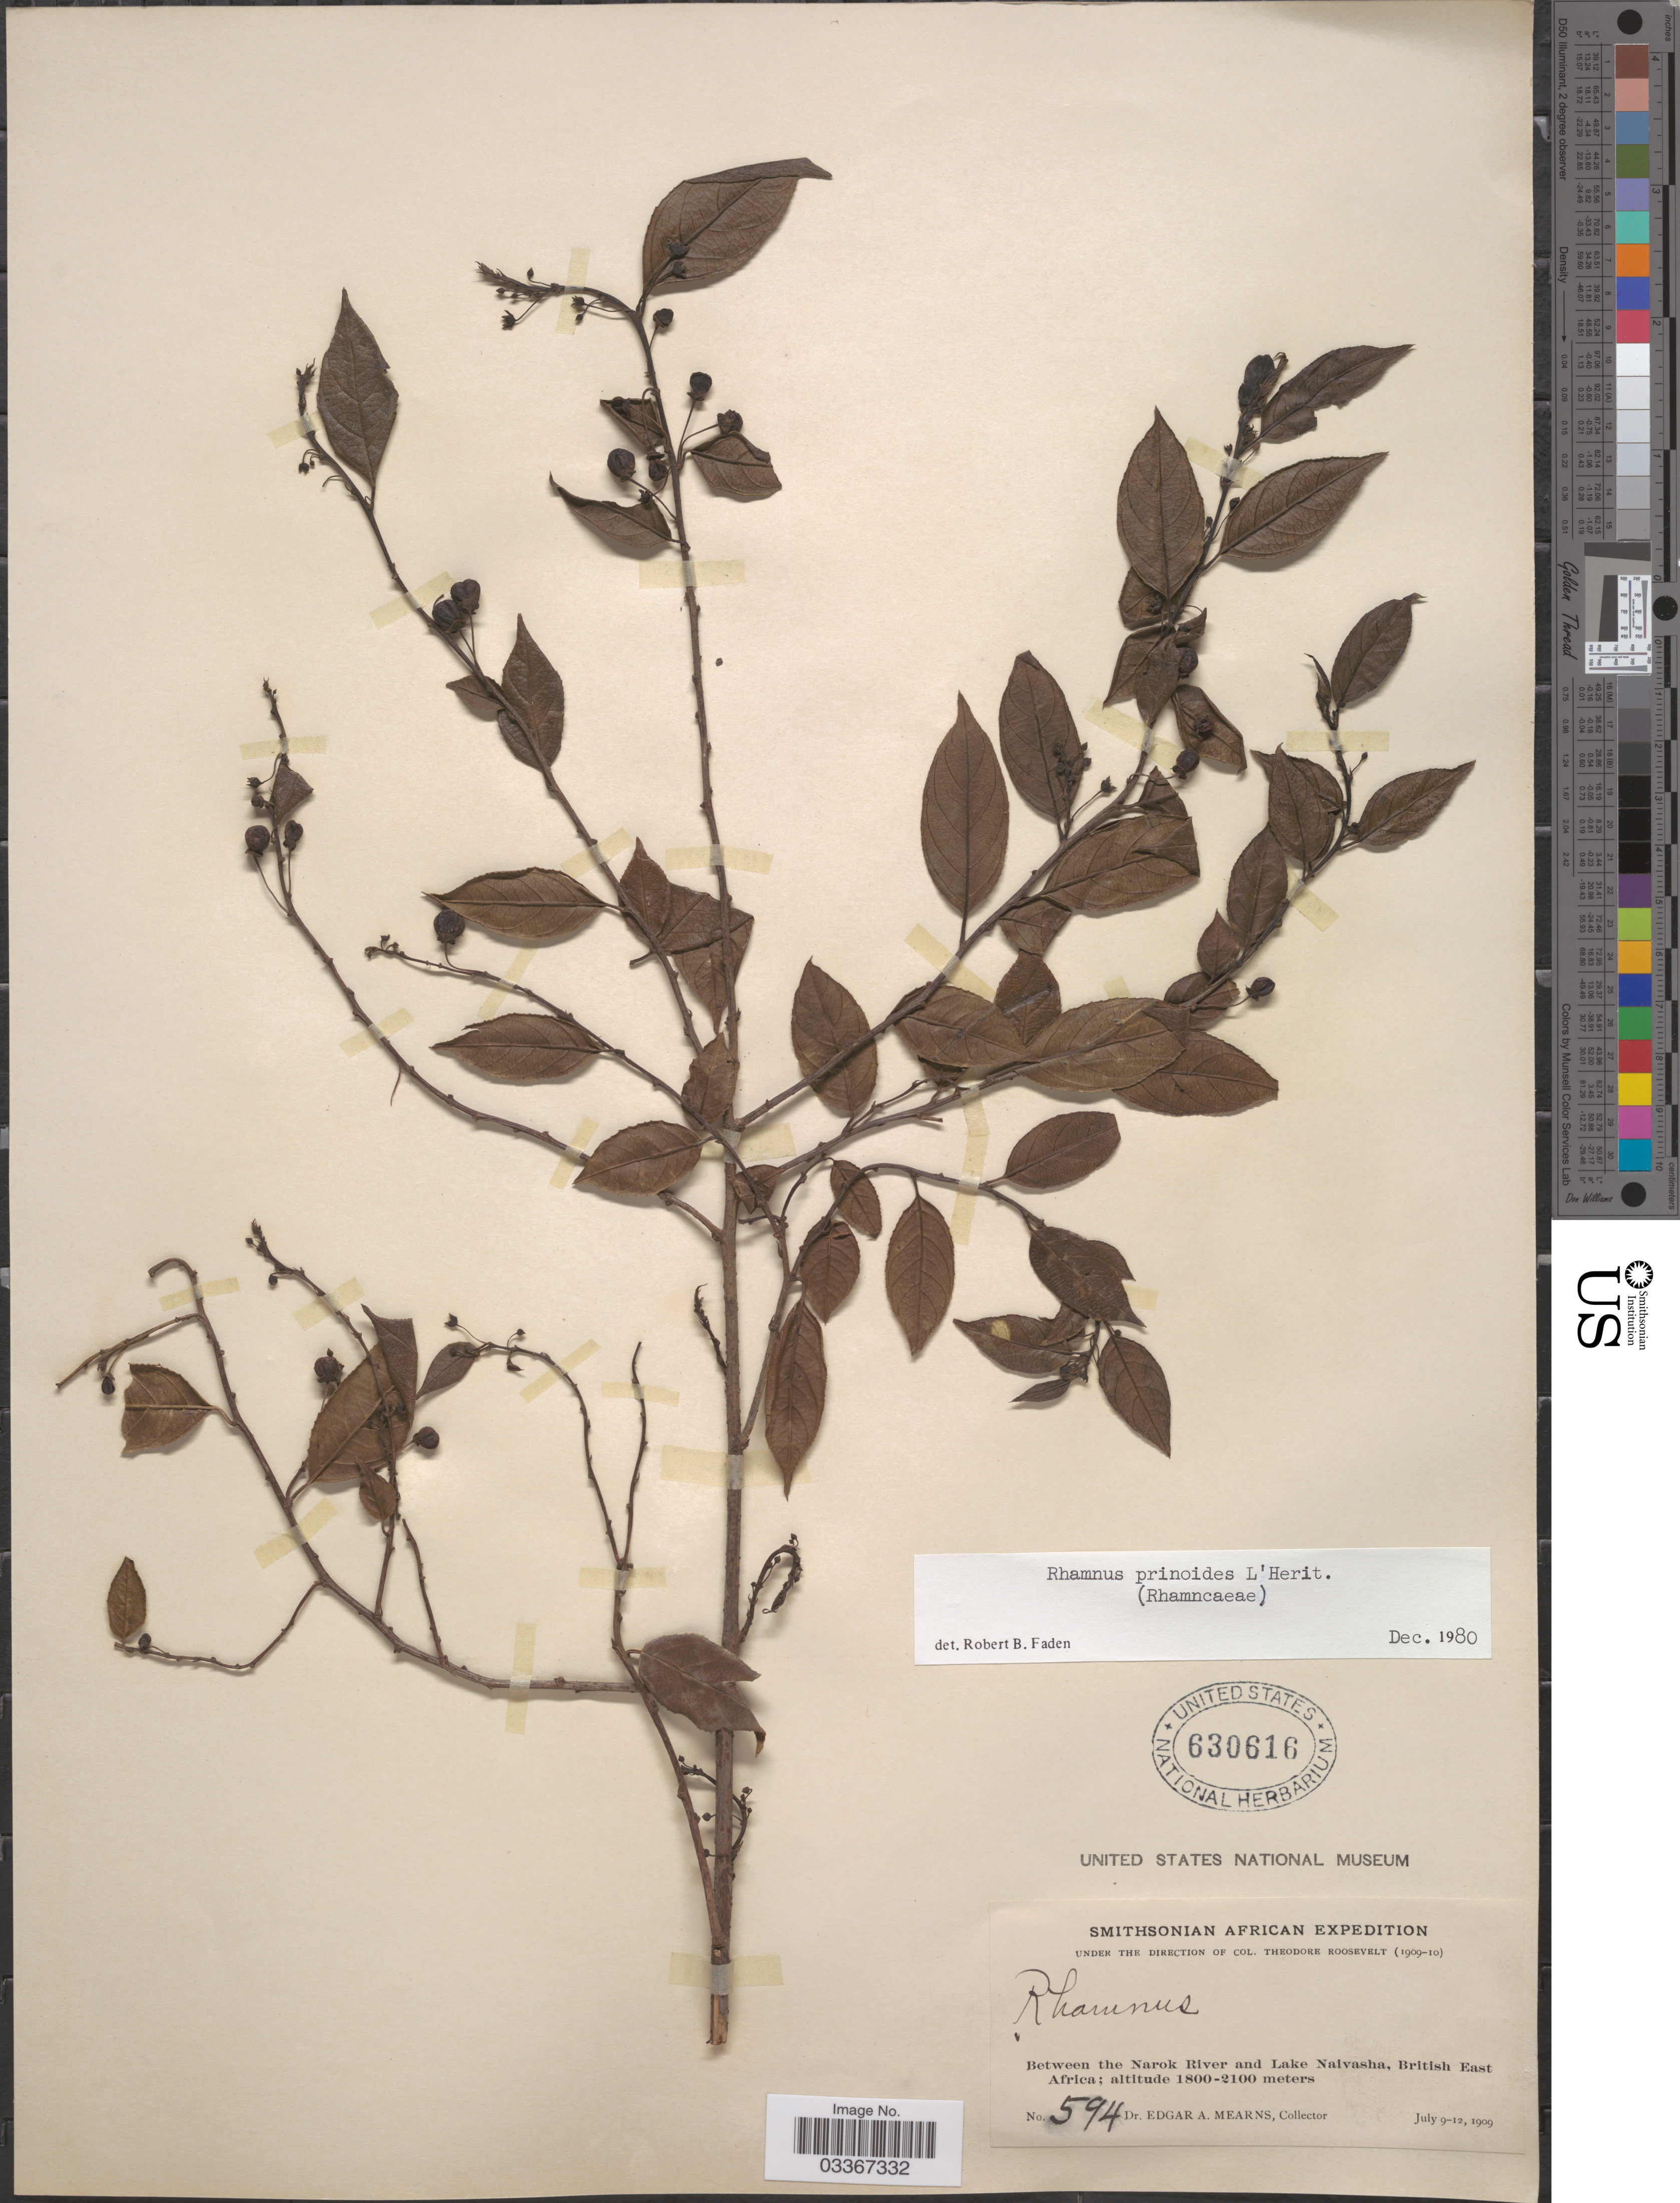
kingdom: Plantae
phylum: Tracheophyta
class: Magnoliopsida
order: Rosales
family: Rhamnaceae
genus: Rhamnus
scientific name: Rhamnus prinoides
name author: L'Hér.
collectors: E. A. Mearns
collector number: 594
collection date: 1909-07-09/1909-07-12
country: Kenya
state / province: Narok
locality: Between the Narok River and Lake Naivasha, British East Africa.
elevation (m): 1800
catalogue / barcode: US 630616